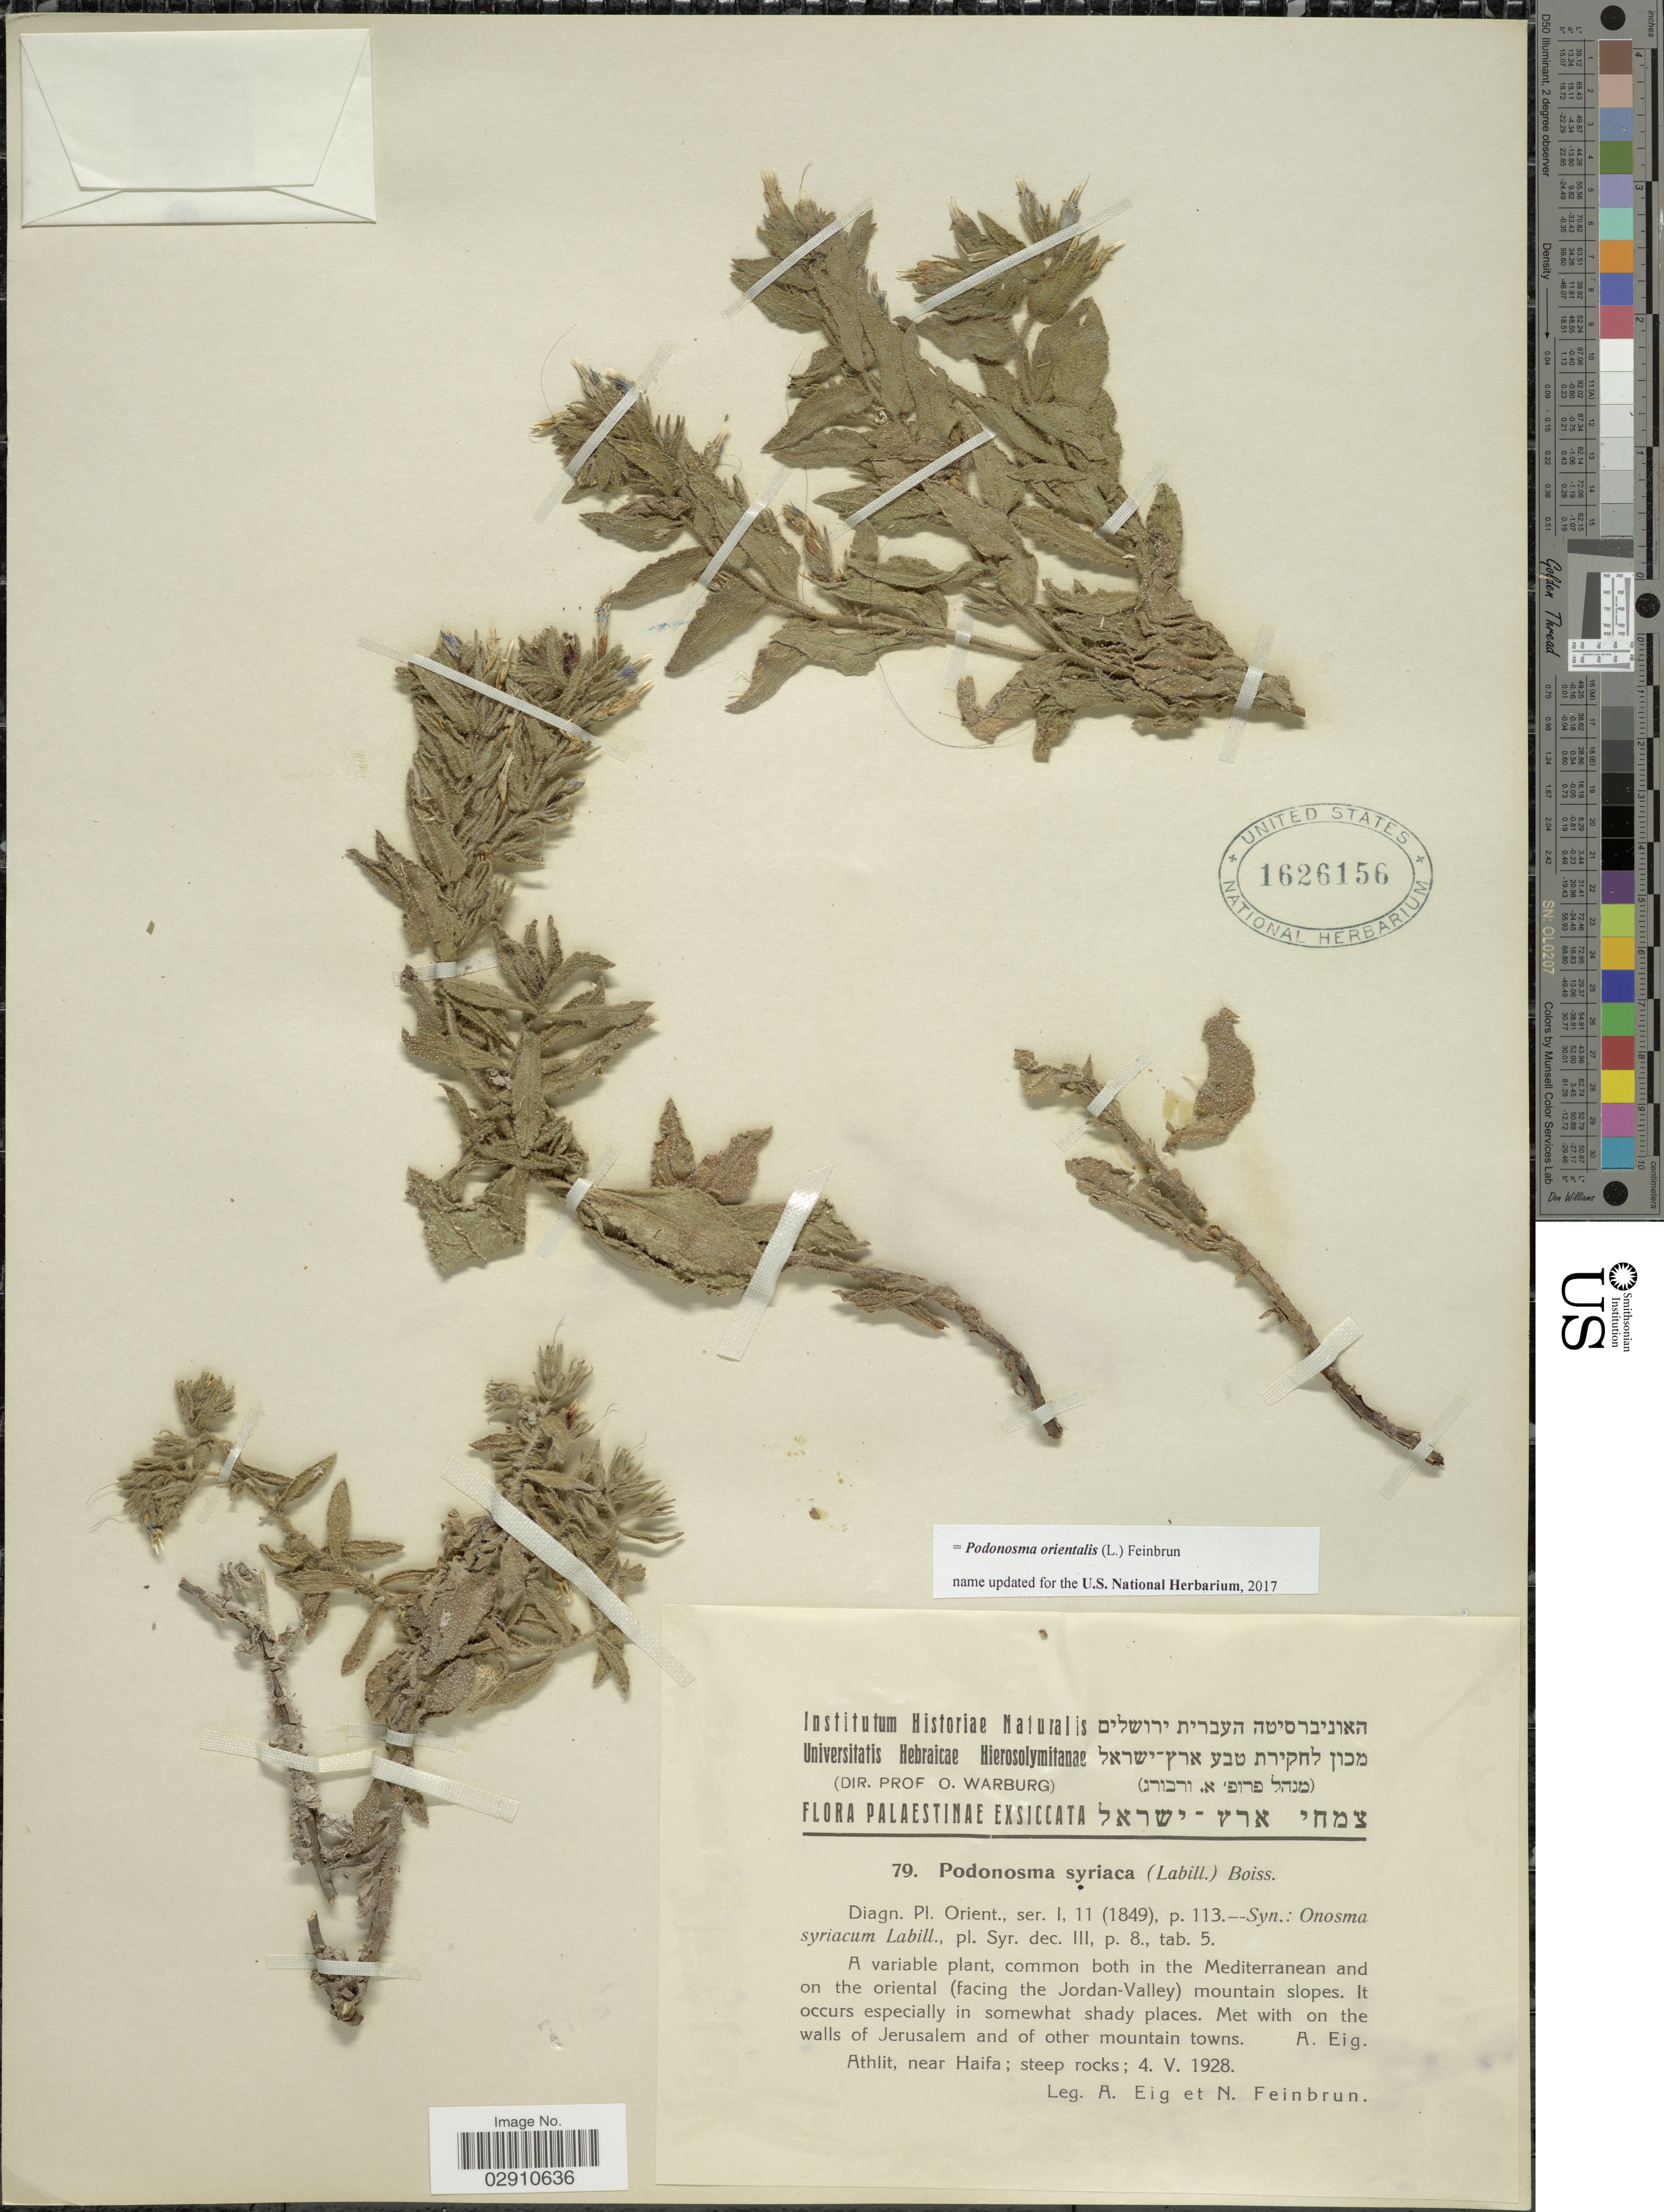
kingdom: Plantae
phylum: Tracheophyta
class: Magnoliopsida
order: Boraginales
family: Boraginaceae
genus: Podonosma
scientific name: Podonosma orientalis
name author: (L.) Feinbrun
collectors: A. Eig & N. Feinbrun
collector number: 79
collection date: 1928-05-04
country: Israel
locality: Palaestinae. A variable plant, common both in the Mediterranean and on the oriental (facing the Jordan-Valley) mountain slopes. Met with on the walls of Jerusalem and of other mountain towns.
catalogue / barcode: US 1626156